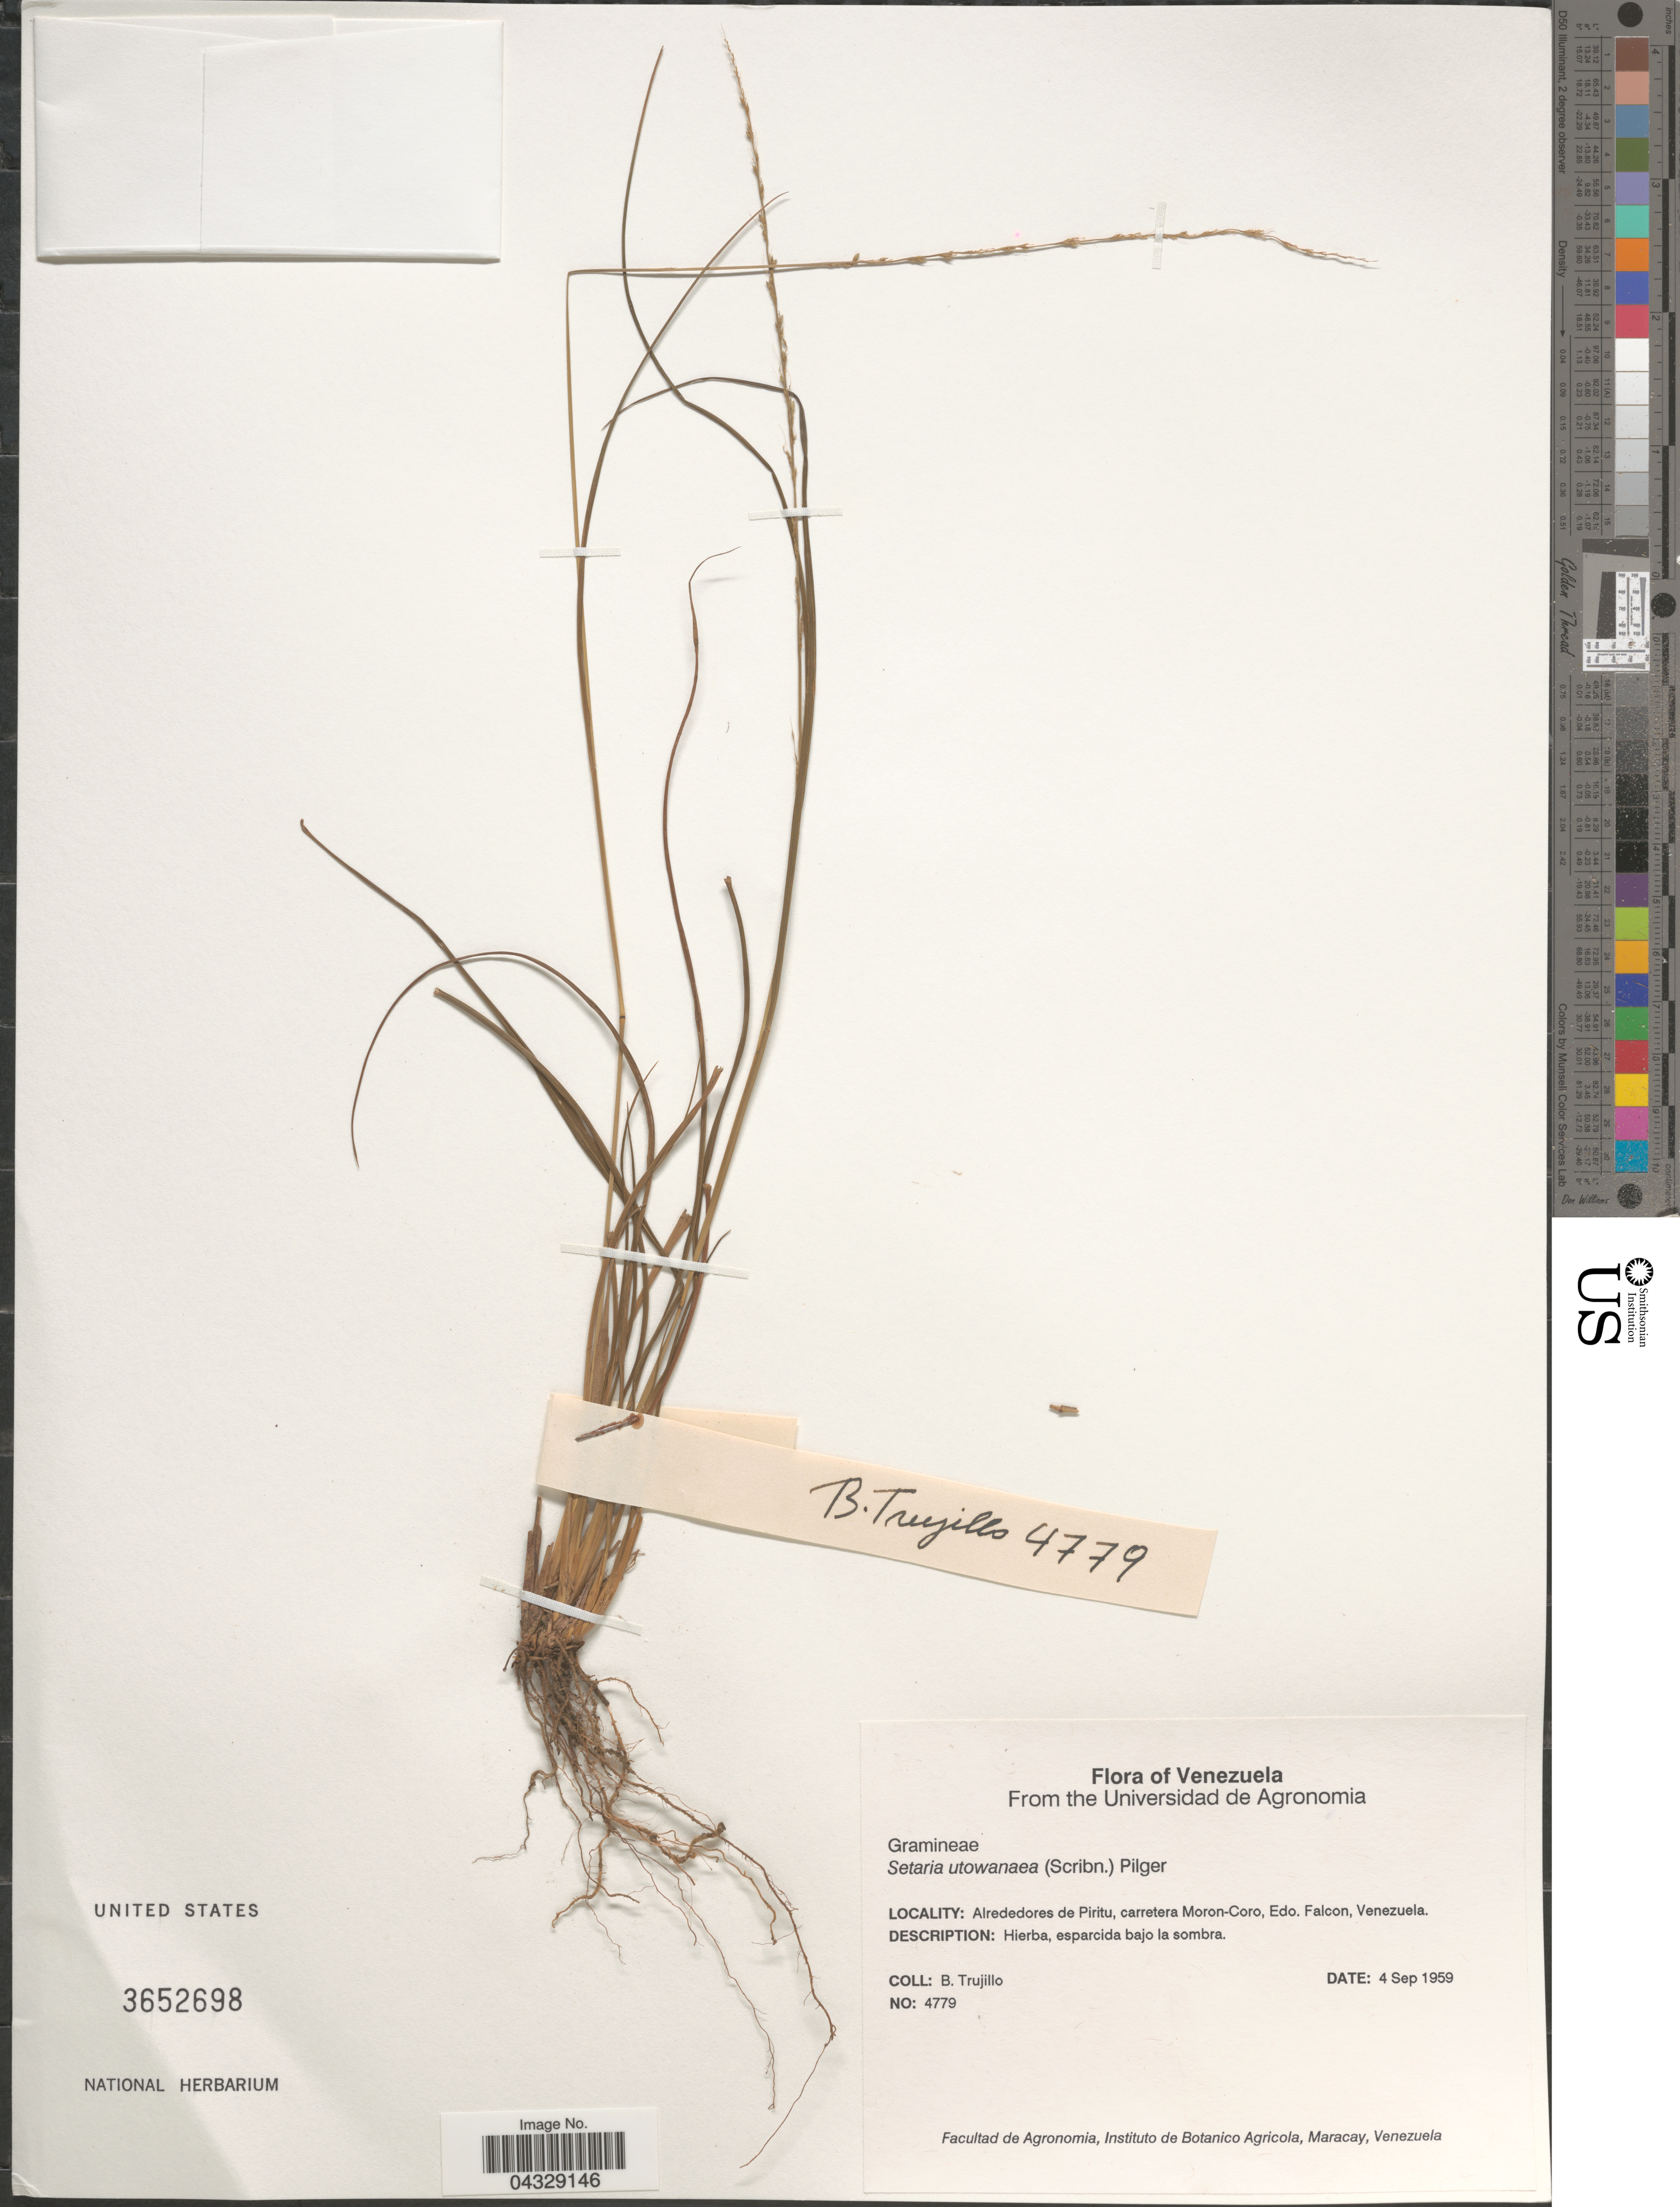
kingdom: Plantae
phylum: Tracheophyta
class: Liliopsida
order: Poales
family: Poaceae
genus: Setaria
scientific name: Setaria utowanaea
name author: (Scribn.) Pilg.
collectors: B. Trujillo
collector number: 4779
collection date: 1959-09-04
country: Venezuela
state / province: Falcon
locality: Alrededores de Piritu, carretera Moron-Coro.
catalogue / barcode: US 3652698